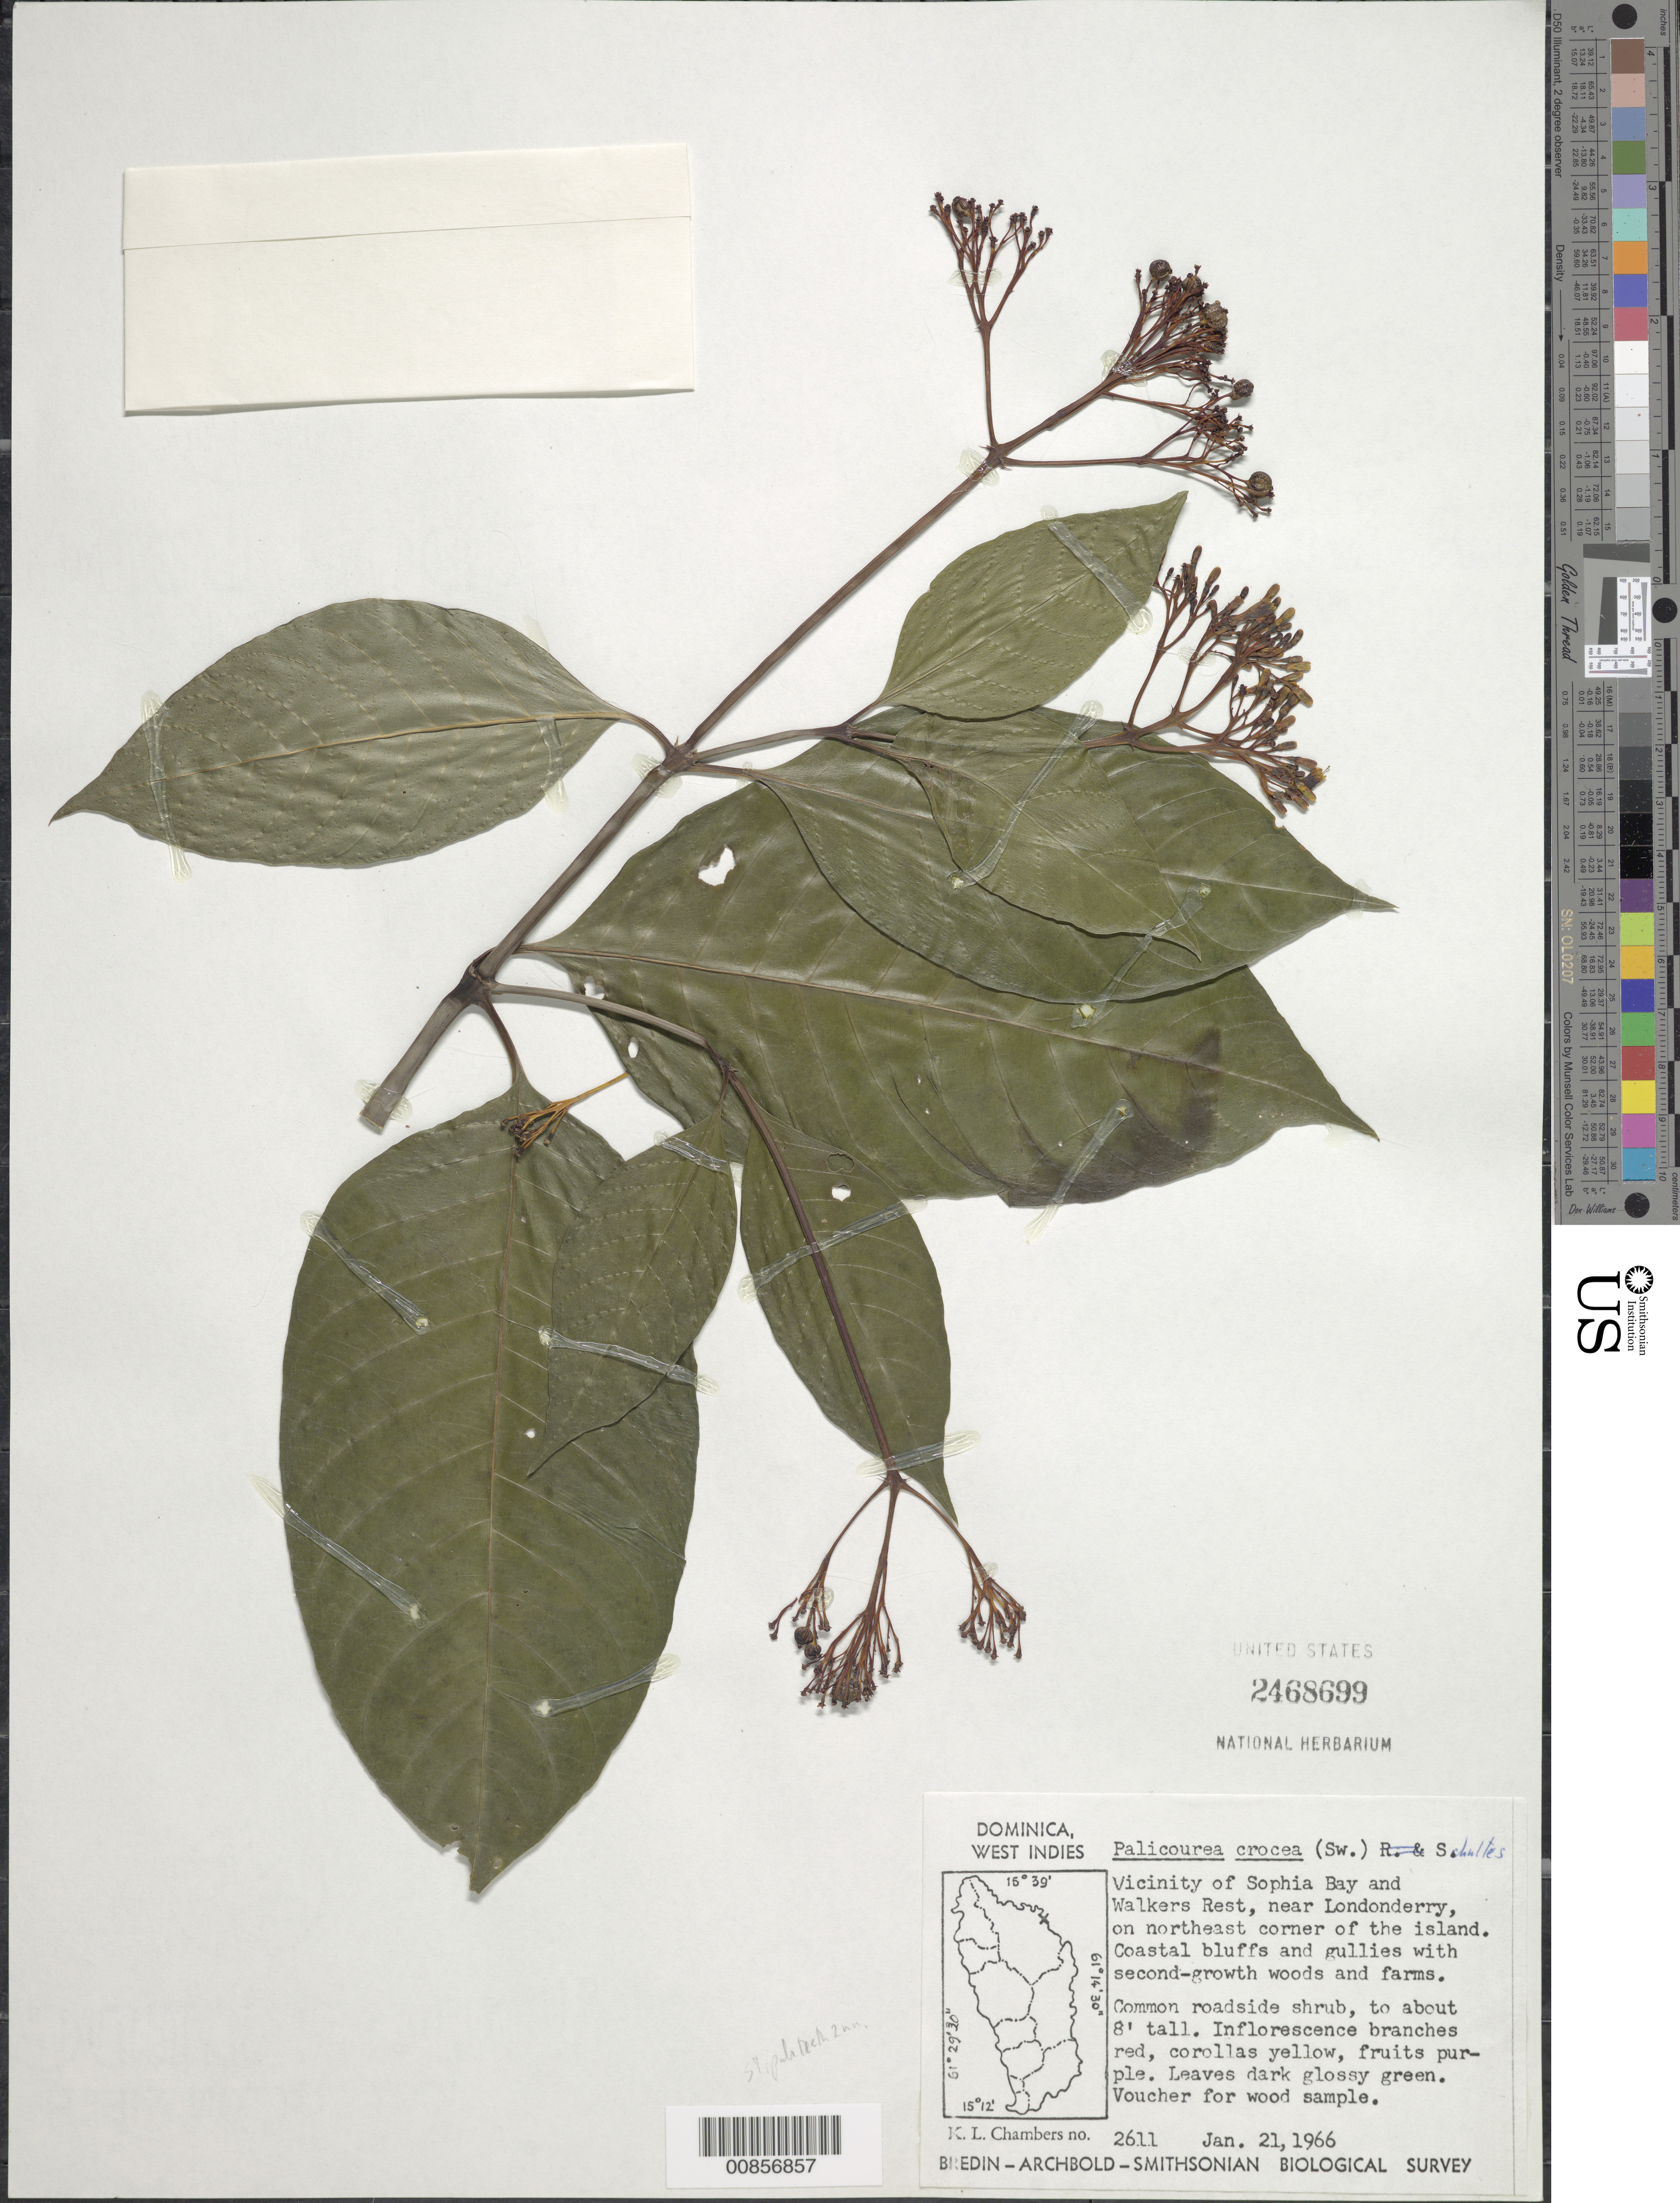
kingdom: Plantae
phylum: Tracheophyta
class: Magnoliopsida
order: Gentianales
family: Rubiaceae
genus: Palicourea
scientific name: Palicourea crocea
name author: (Sw.) Schult.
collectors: K. L. Chambers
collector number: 2611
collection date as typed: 21 Jan 1966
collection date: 1966-01-21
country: Dominica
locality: Vicinity of Sophia Bay and Walkers Rest, near Londonderry; on NE corner of the island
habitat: Coastal bluffs and gullies with second-growth woods and farms; roadside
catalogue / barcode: US 2468699